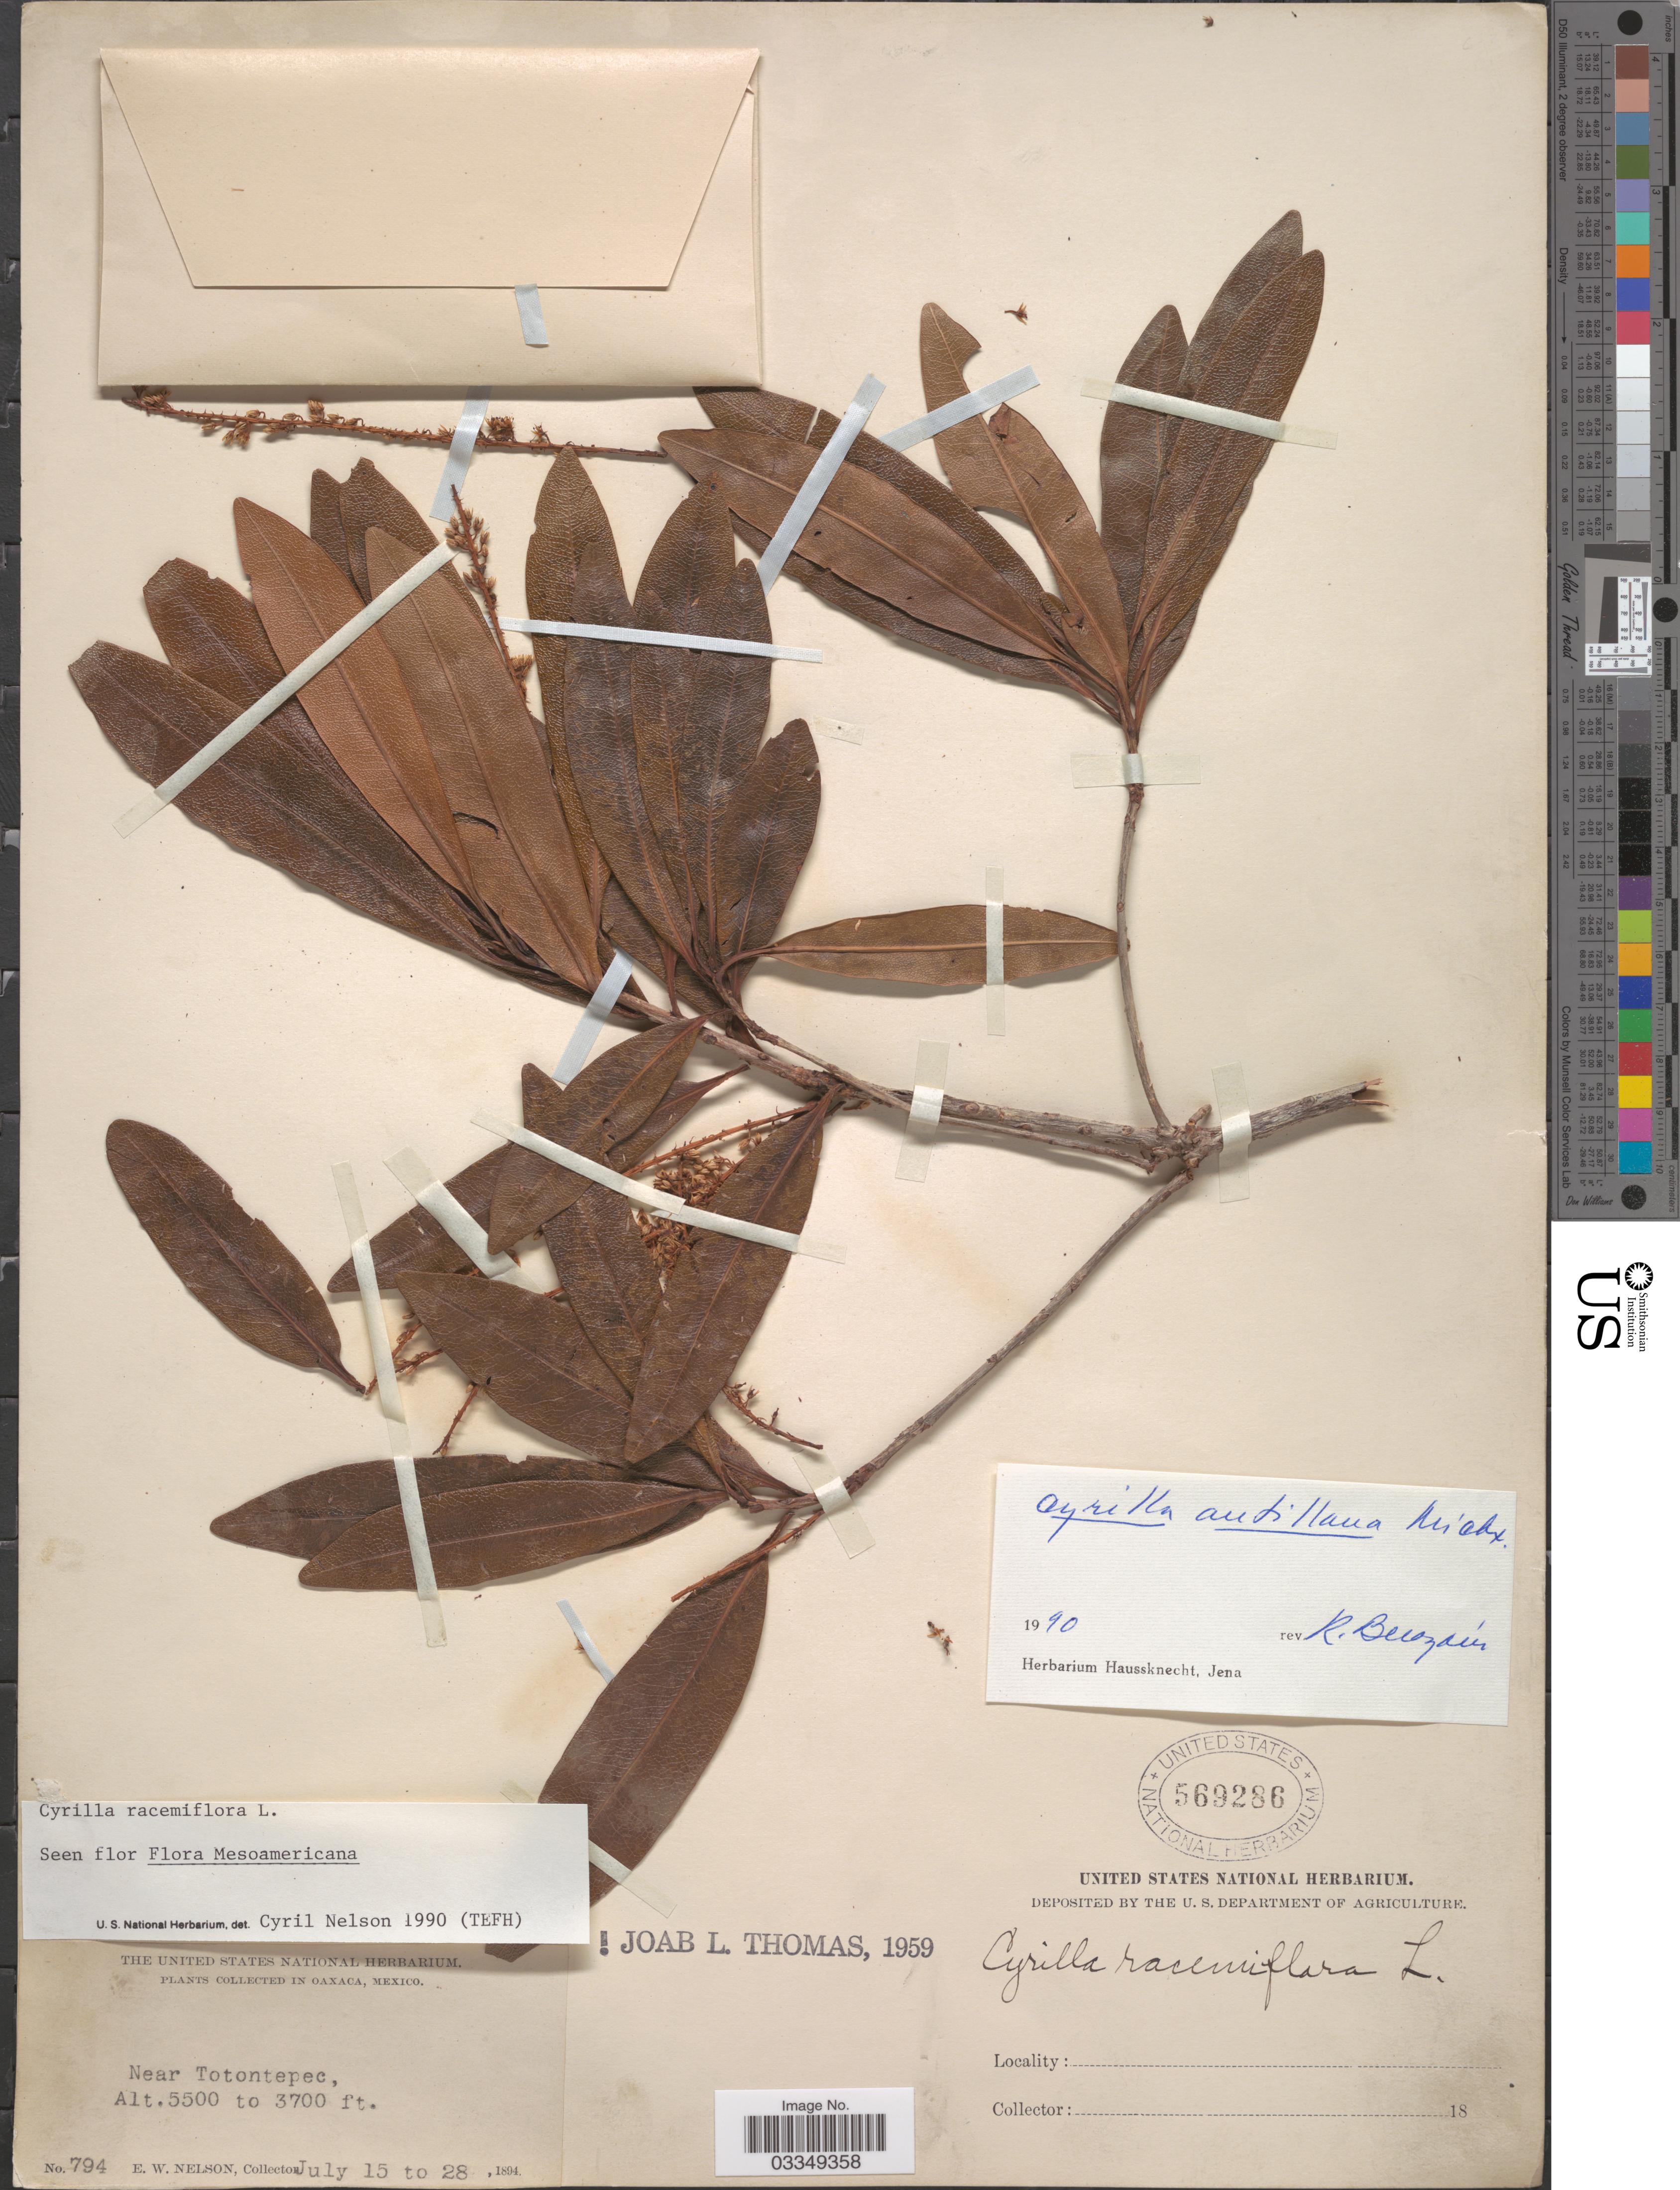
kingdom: Plantae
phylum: Tracheophyta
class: Magnoliopsida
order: Ericales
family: Cyrillaceae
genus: Cyrilla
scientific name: Cyrilla antillana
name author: Michx.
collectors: E. W. Nelson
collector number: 794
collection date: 1894-07-15/1894-07-28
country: Mexico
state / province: Oaxaca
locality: Near Totontepec.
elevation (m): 1128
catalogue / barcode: US 569286